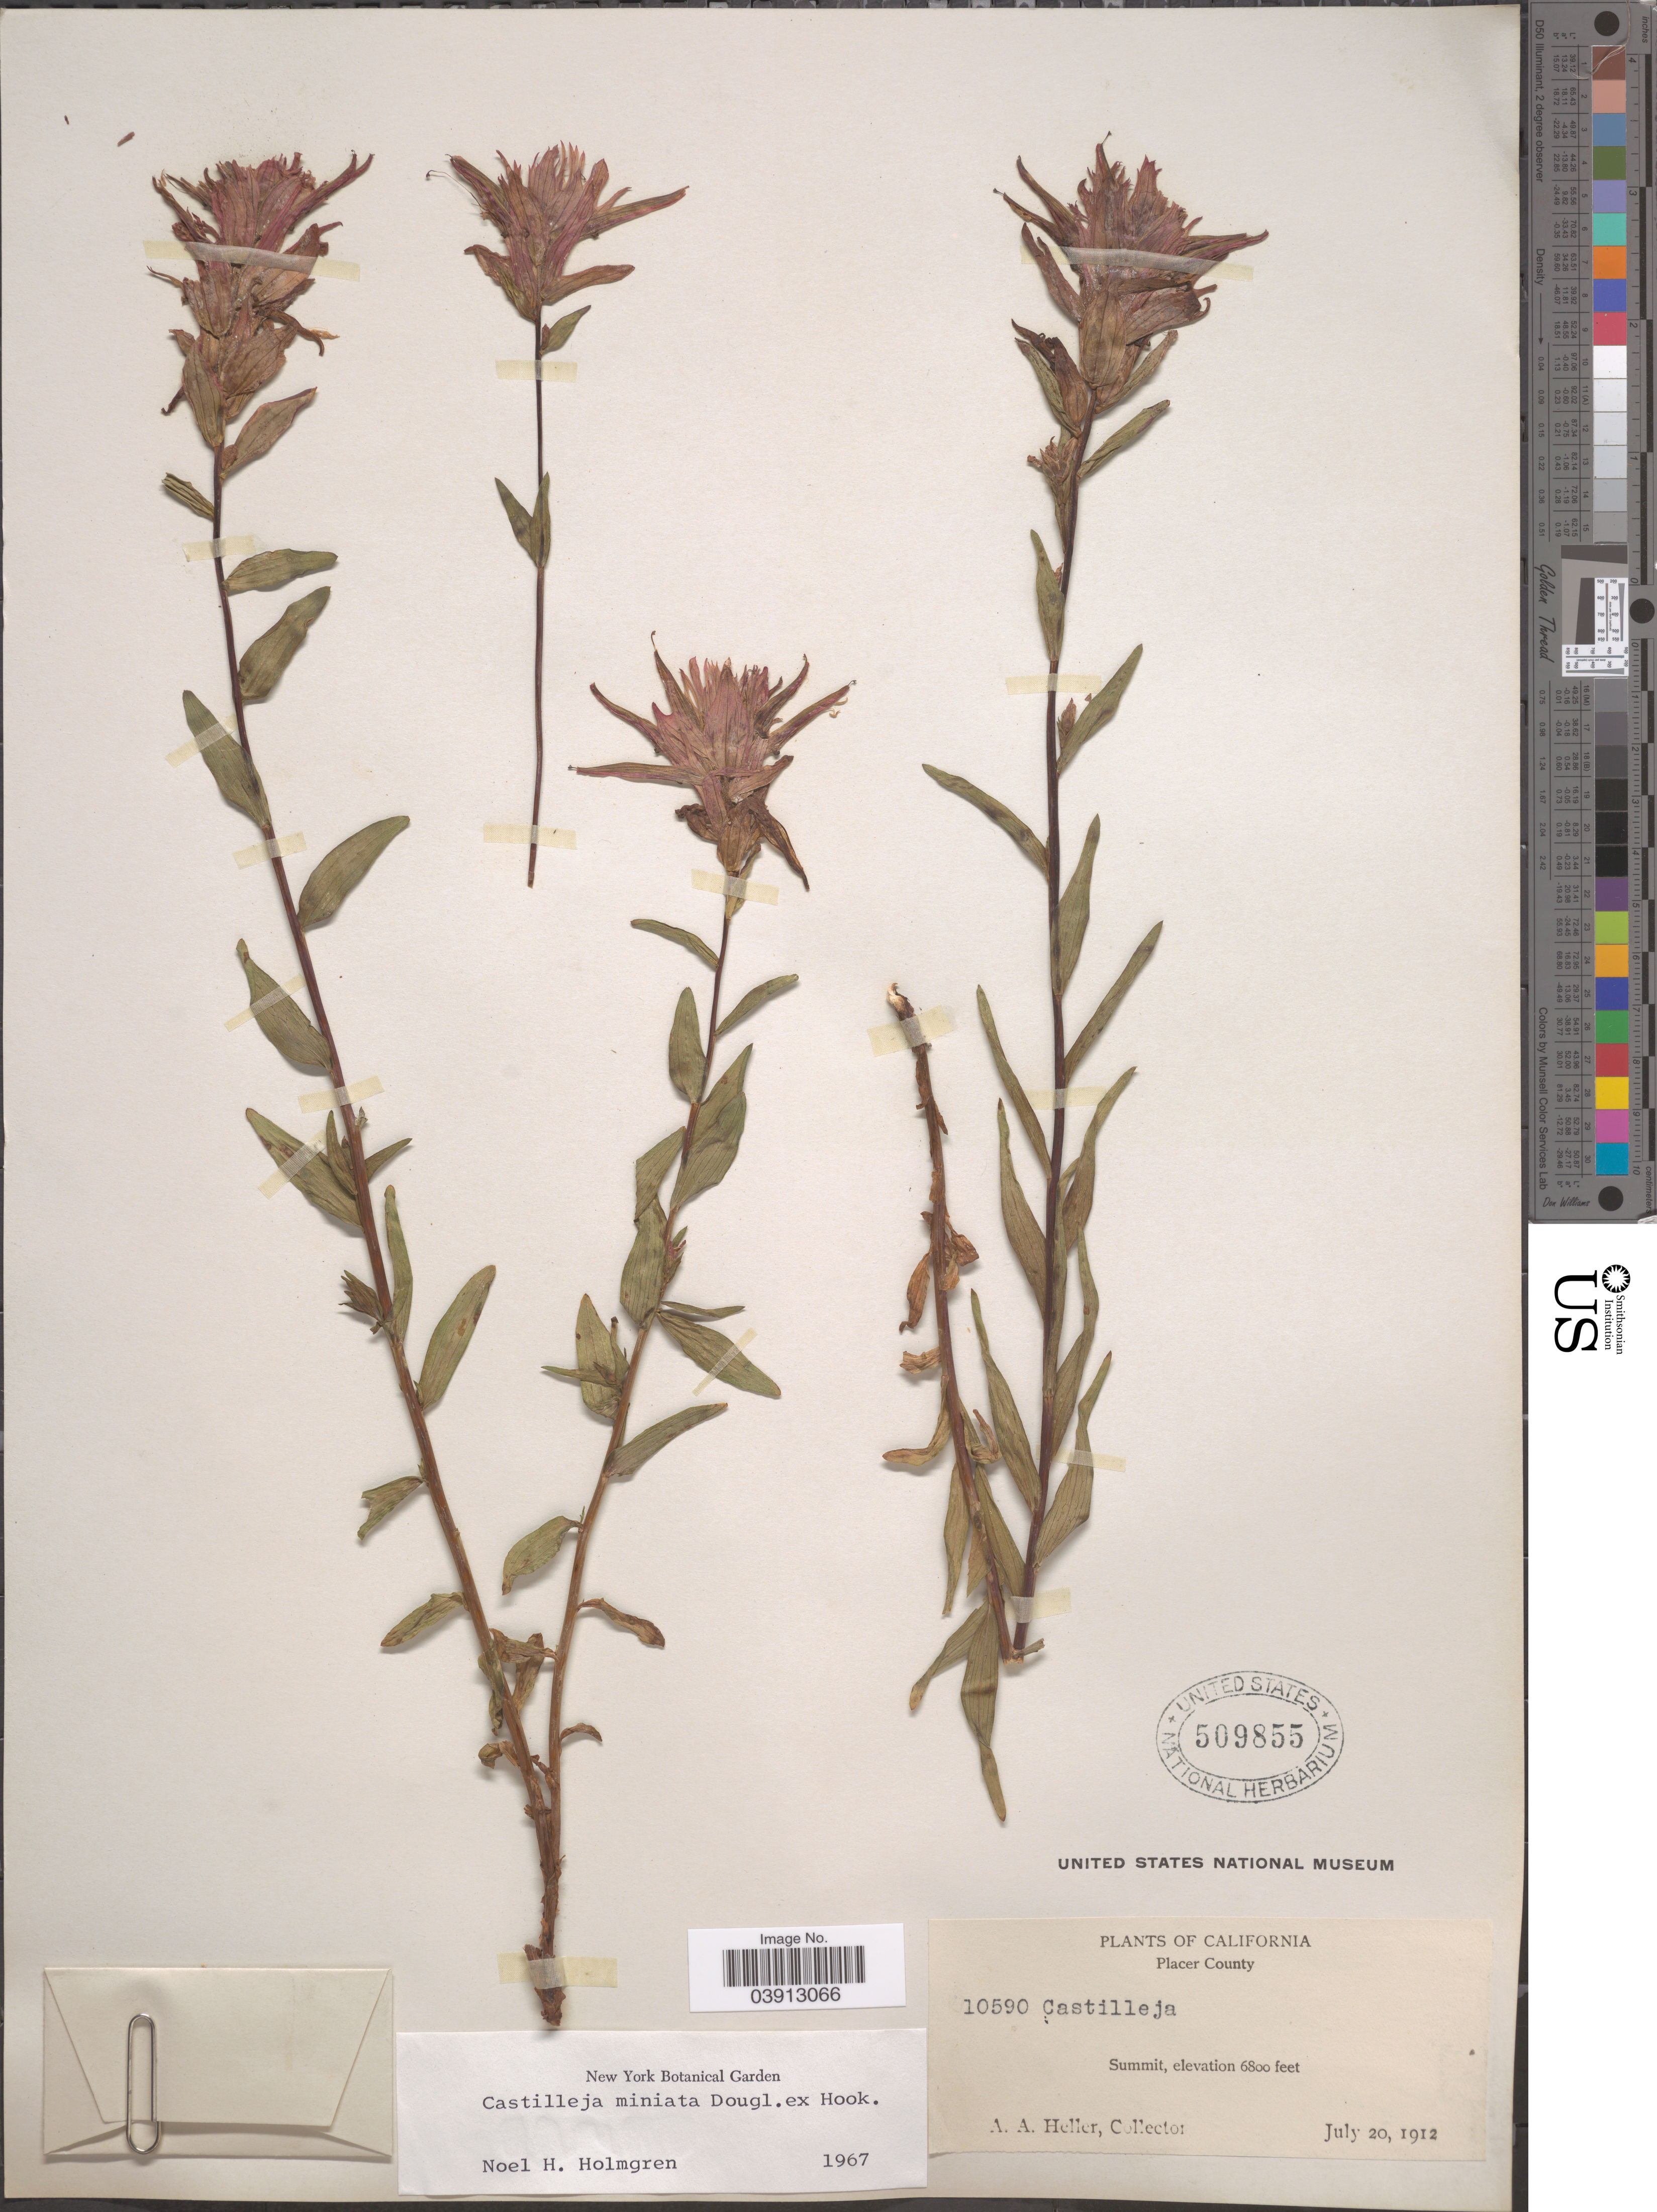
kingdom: Plantae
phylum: Tracheophyta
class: Magnoliopsida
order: Lamiales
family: Orobanchaceae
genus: Castilleja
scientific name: Castilleja miniata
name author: Douglas ex Hook.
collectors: A. A. Heller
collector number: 10590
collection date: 1912-07-20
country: United States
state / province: California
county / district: Placer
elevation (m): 2073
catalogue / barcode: US 509855